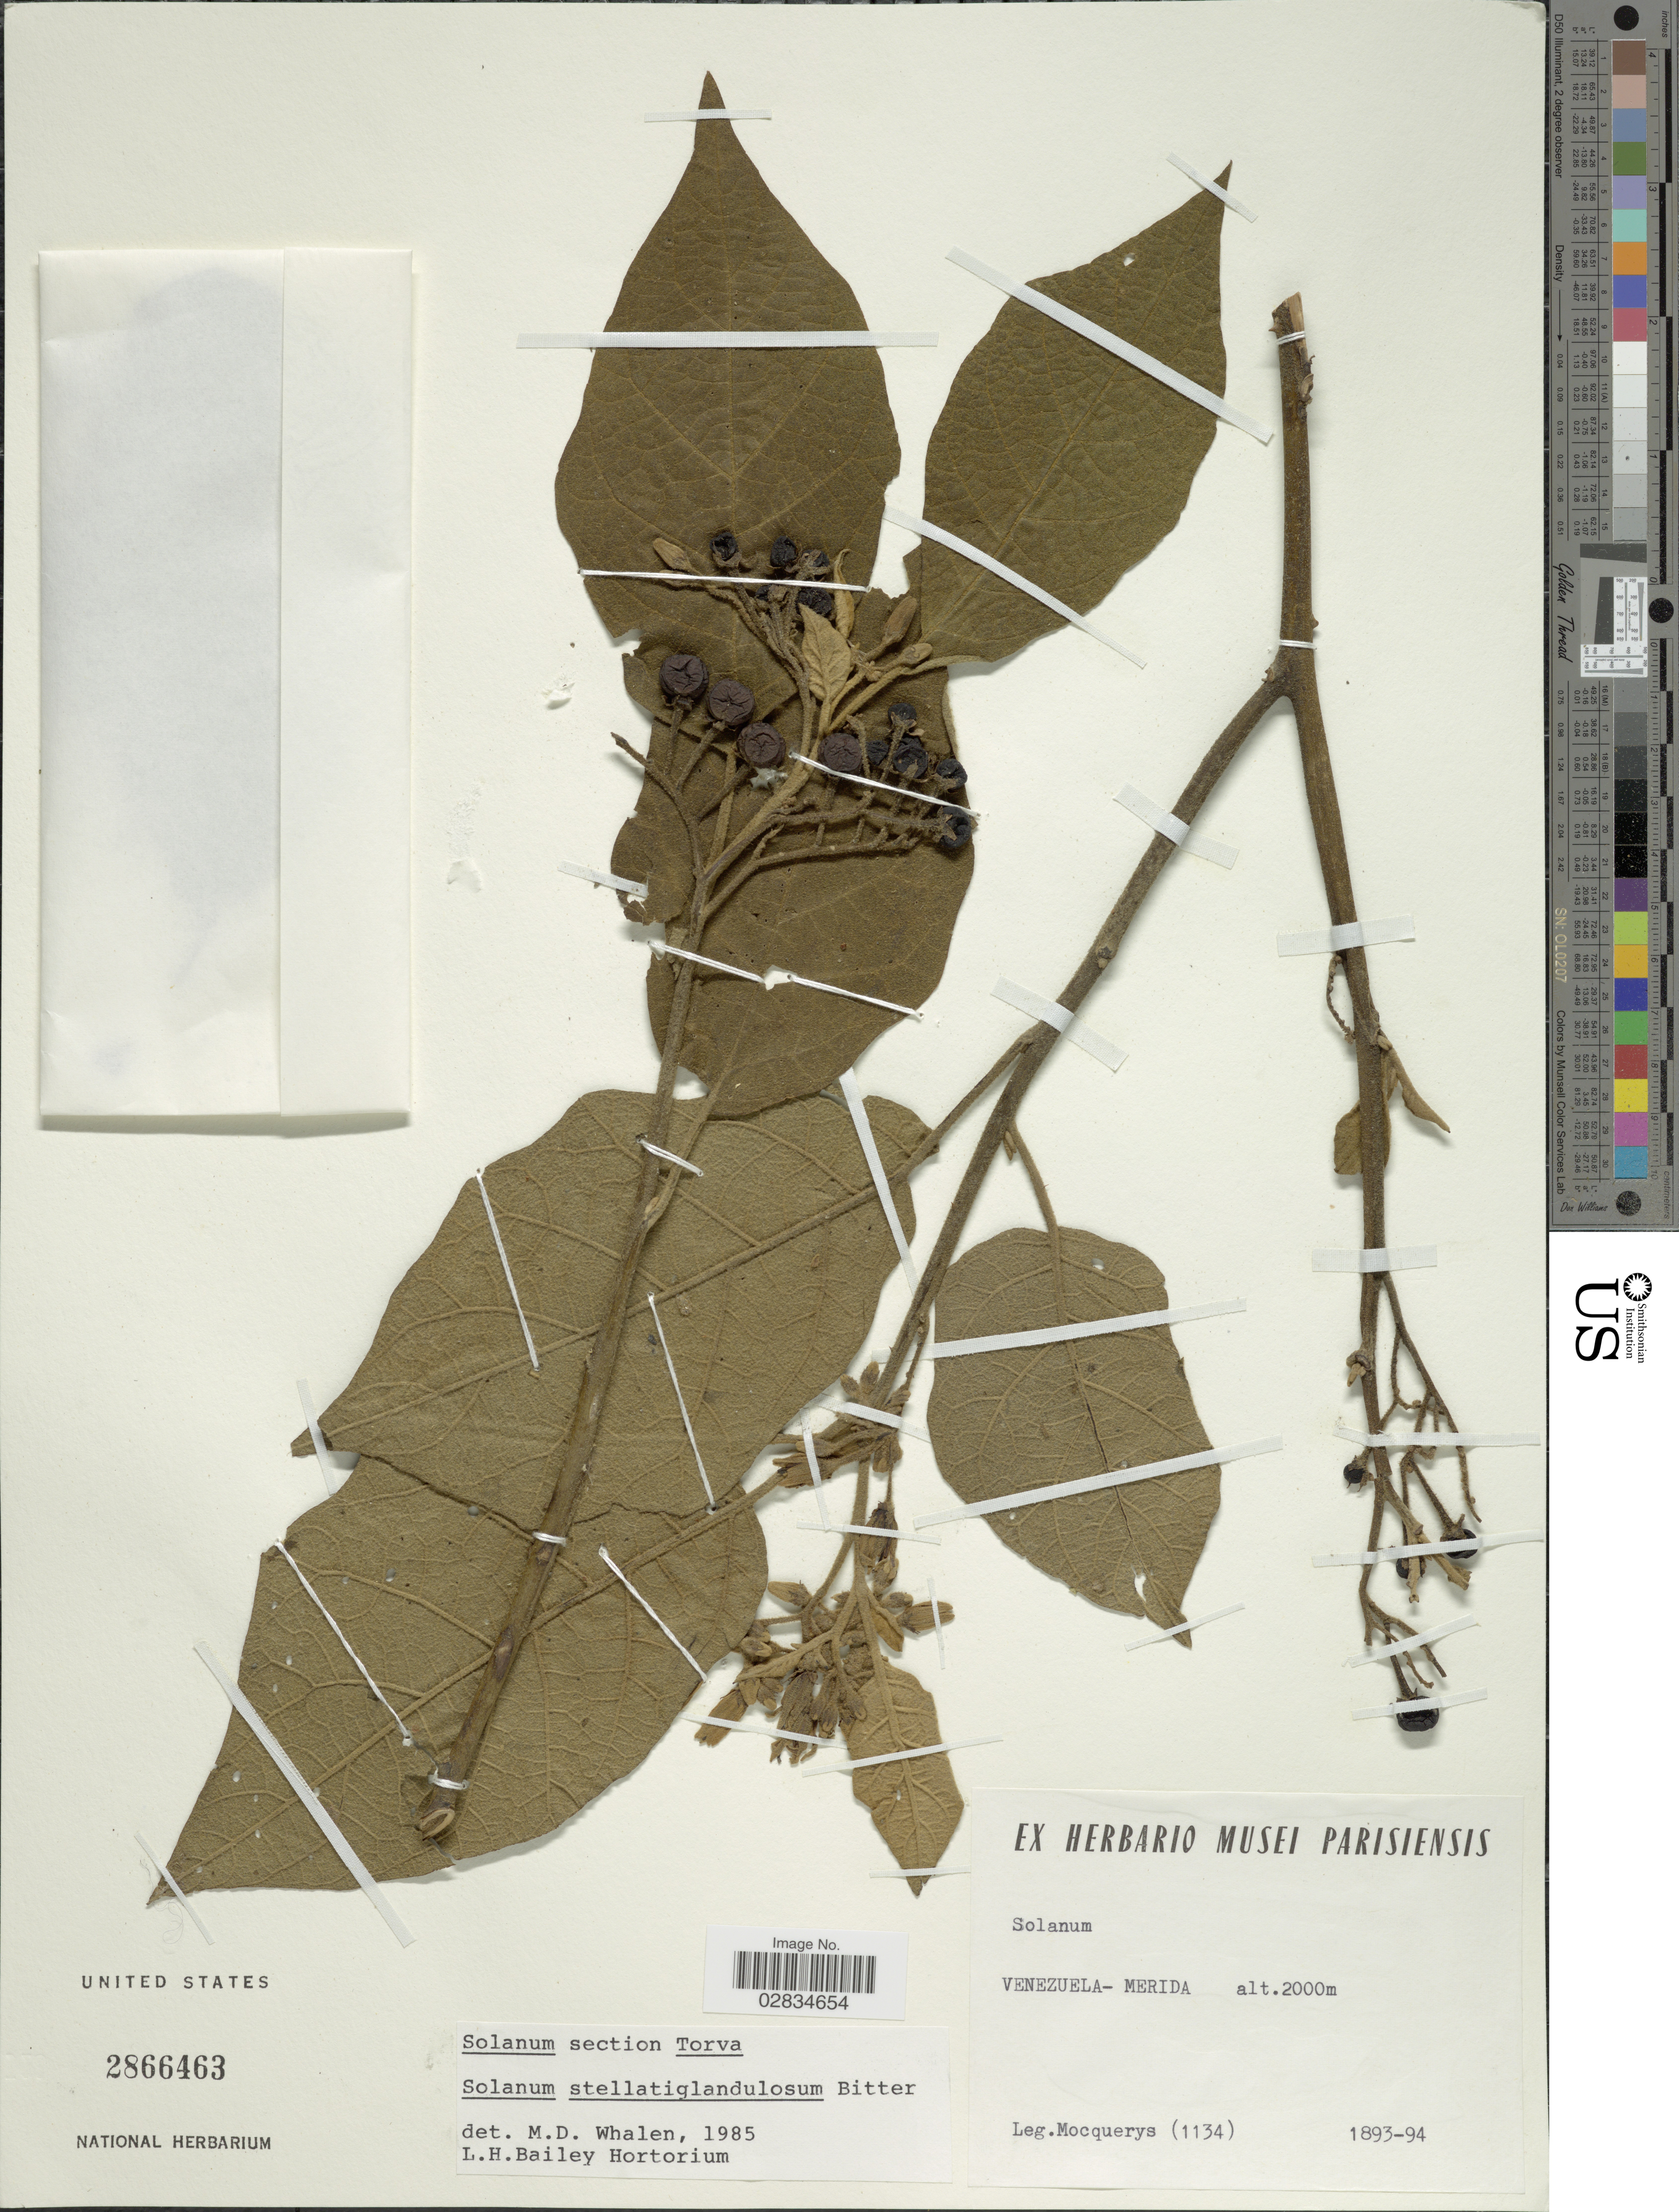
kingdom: Plantae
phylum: Tracheophyta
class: Magnoliopsida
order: Solanales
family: Solanaceae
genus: Solanum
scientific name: Solanum stellatiglandulosum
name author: Bitter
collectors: A. Mocquerys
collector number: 1134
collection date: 1893/1894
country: Venezuela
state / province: Mérida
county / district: Libertador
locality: Mérida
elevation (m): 2000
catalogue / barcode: US 2866463